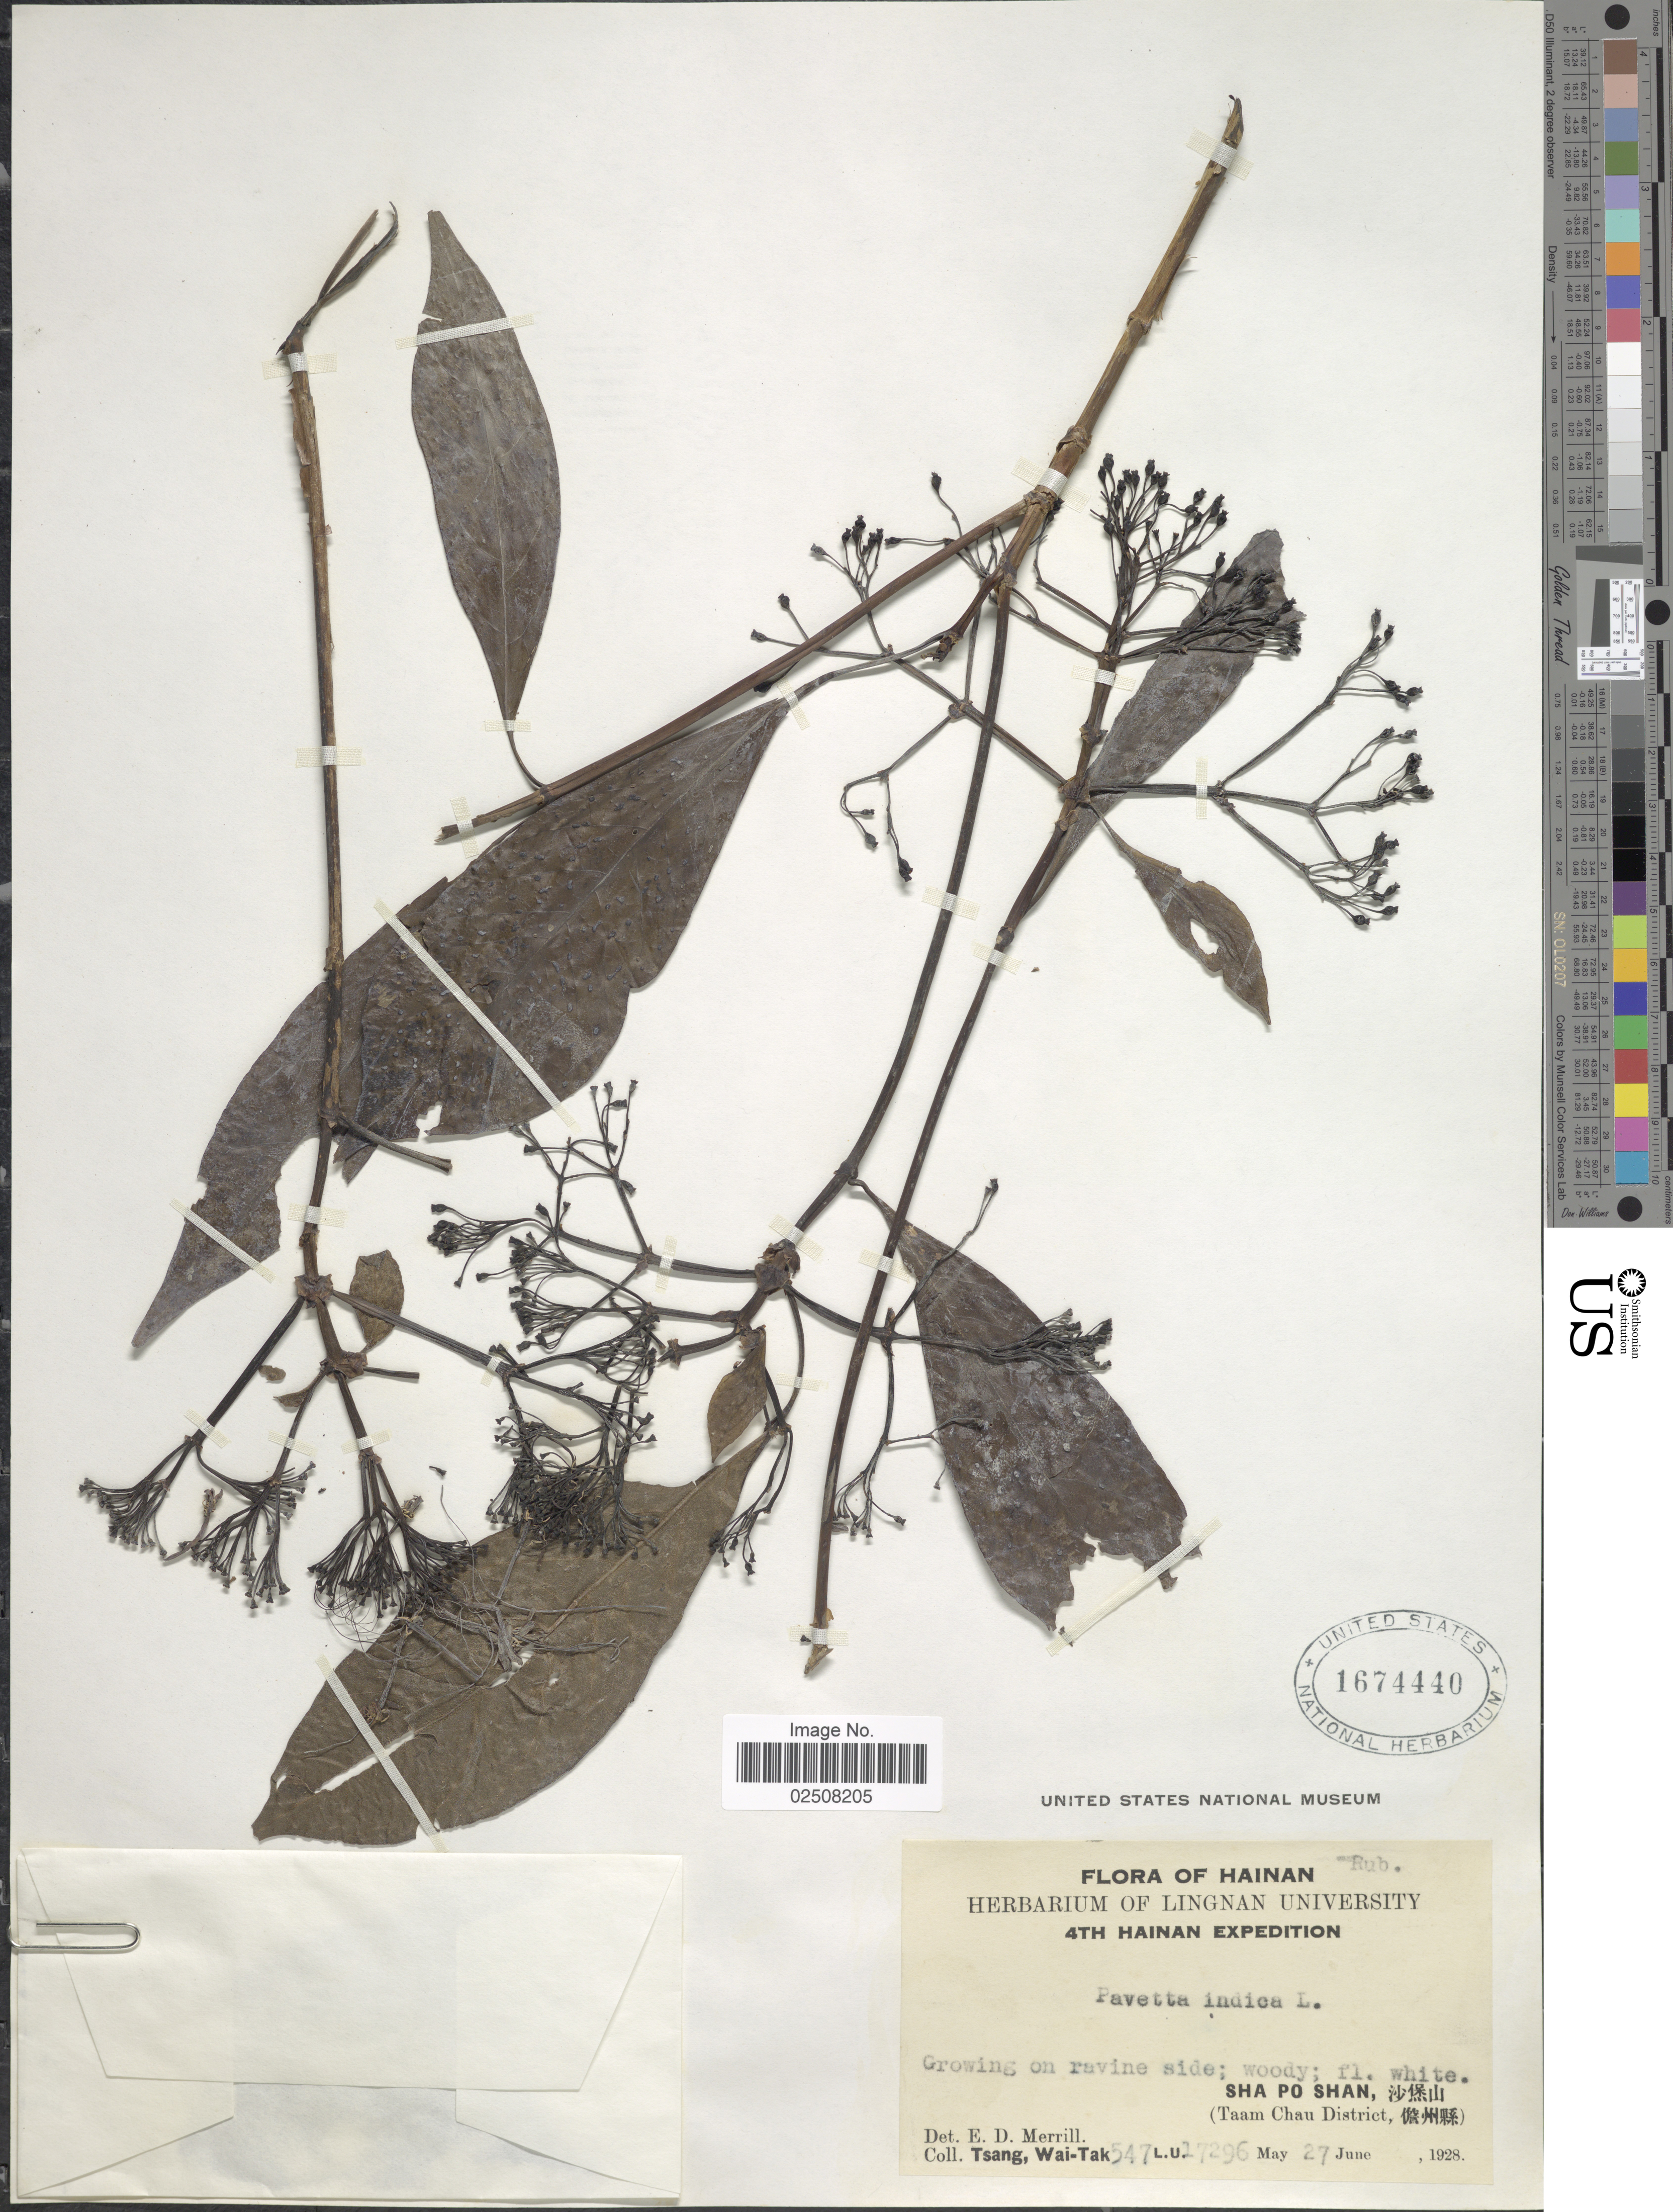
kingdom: Plantae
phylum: Tracheophyta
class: Magnoliopsida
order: Gentianales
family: Rubiaceae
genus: Pavetta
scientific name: Pavetta indica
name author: L.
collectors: W. T. Tsang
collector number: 547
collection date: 1928-05-27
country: China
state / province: Hainan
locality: Sha Po Shan, (Taam Chau District)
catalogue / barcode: US 1674440